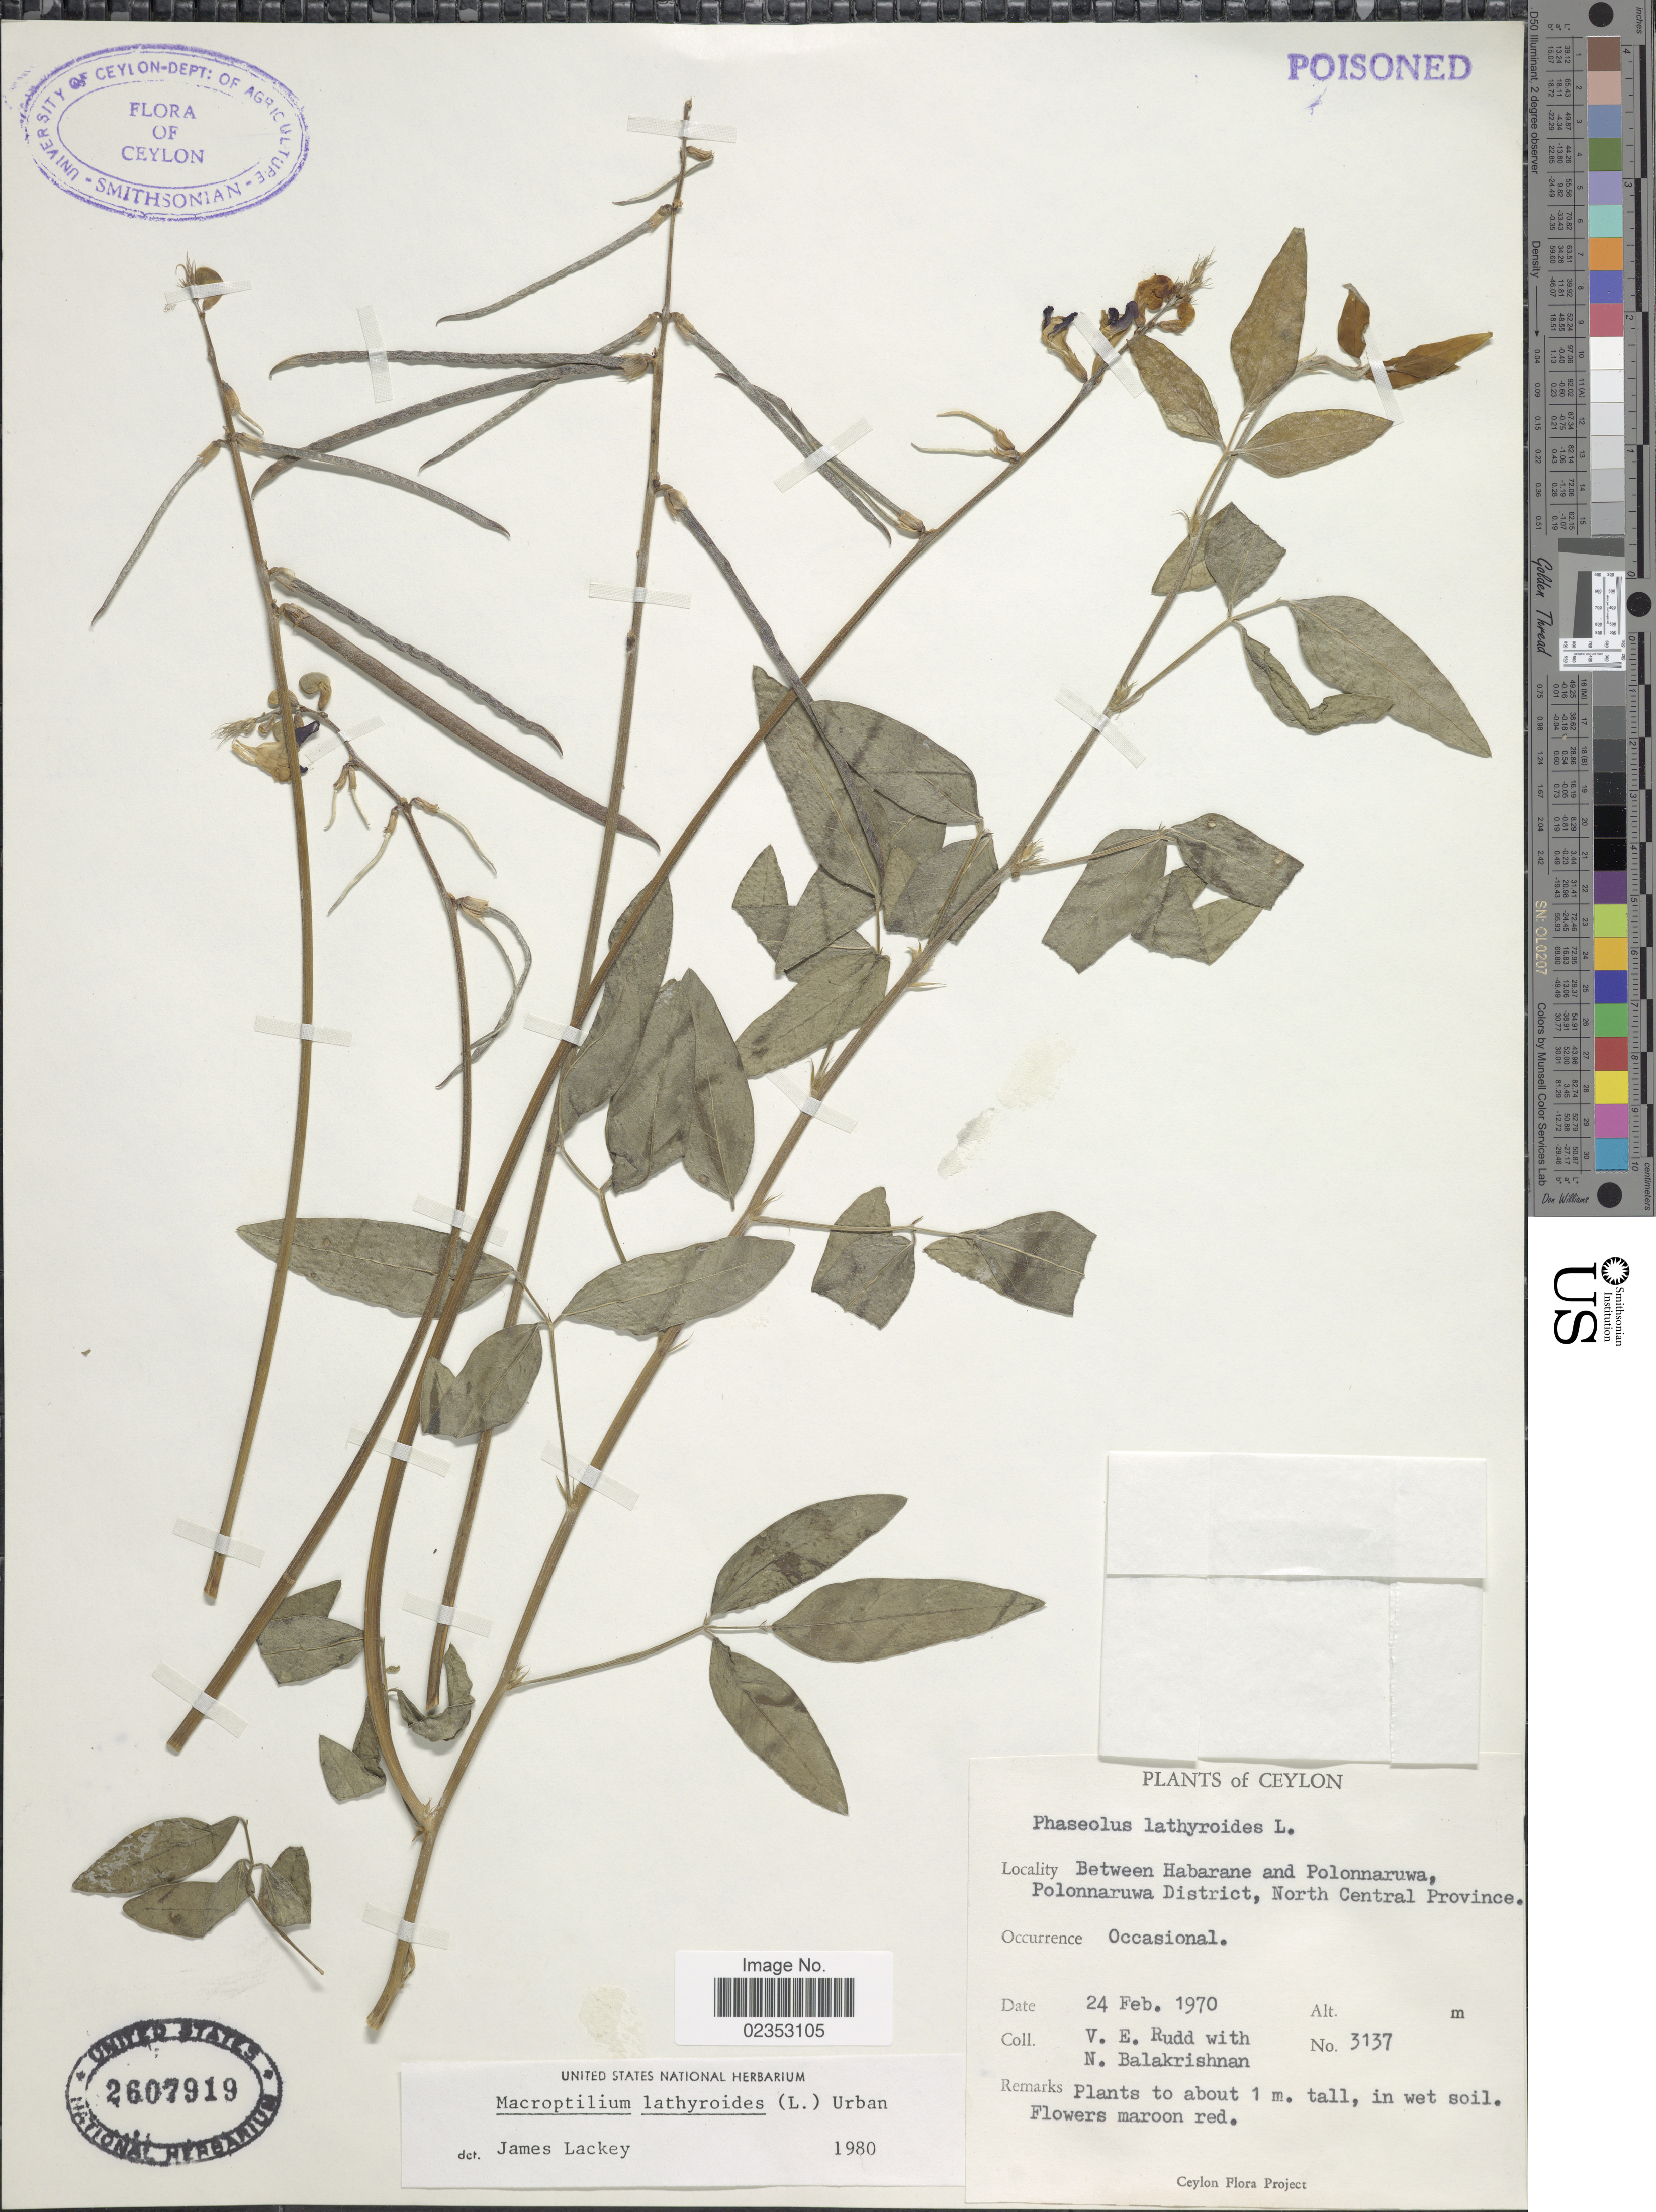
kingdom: Plantae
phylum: Tracheophyta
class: Magnoliopsida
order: Fabales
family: Fabaceae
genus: Macroptilium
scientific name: Macroptilium lathyroides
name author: (L.) Urb.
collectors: V. E. Rudd & N. Balakrishnan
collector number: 3137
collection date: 1970-02-24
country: Sri Lanka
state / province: North Central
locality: Ceylon, Between Habarane and Polunnaruwa, Polonnaruwa District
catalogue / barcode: US 2607919